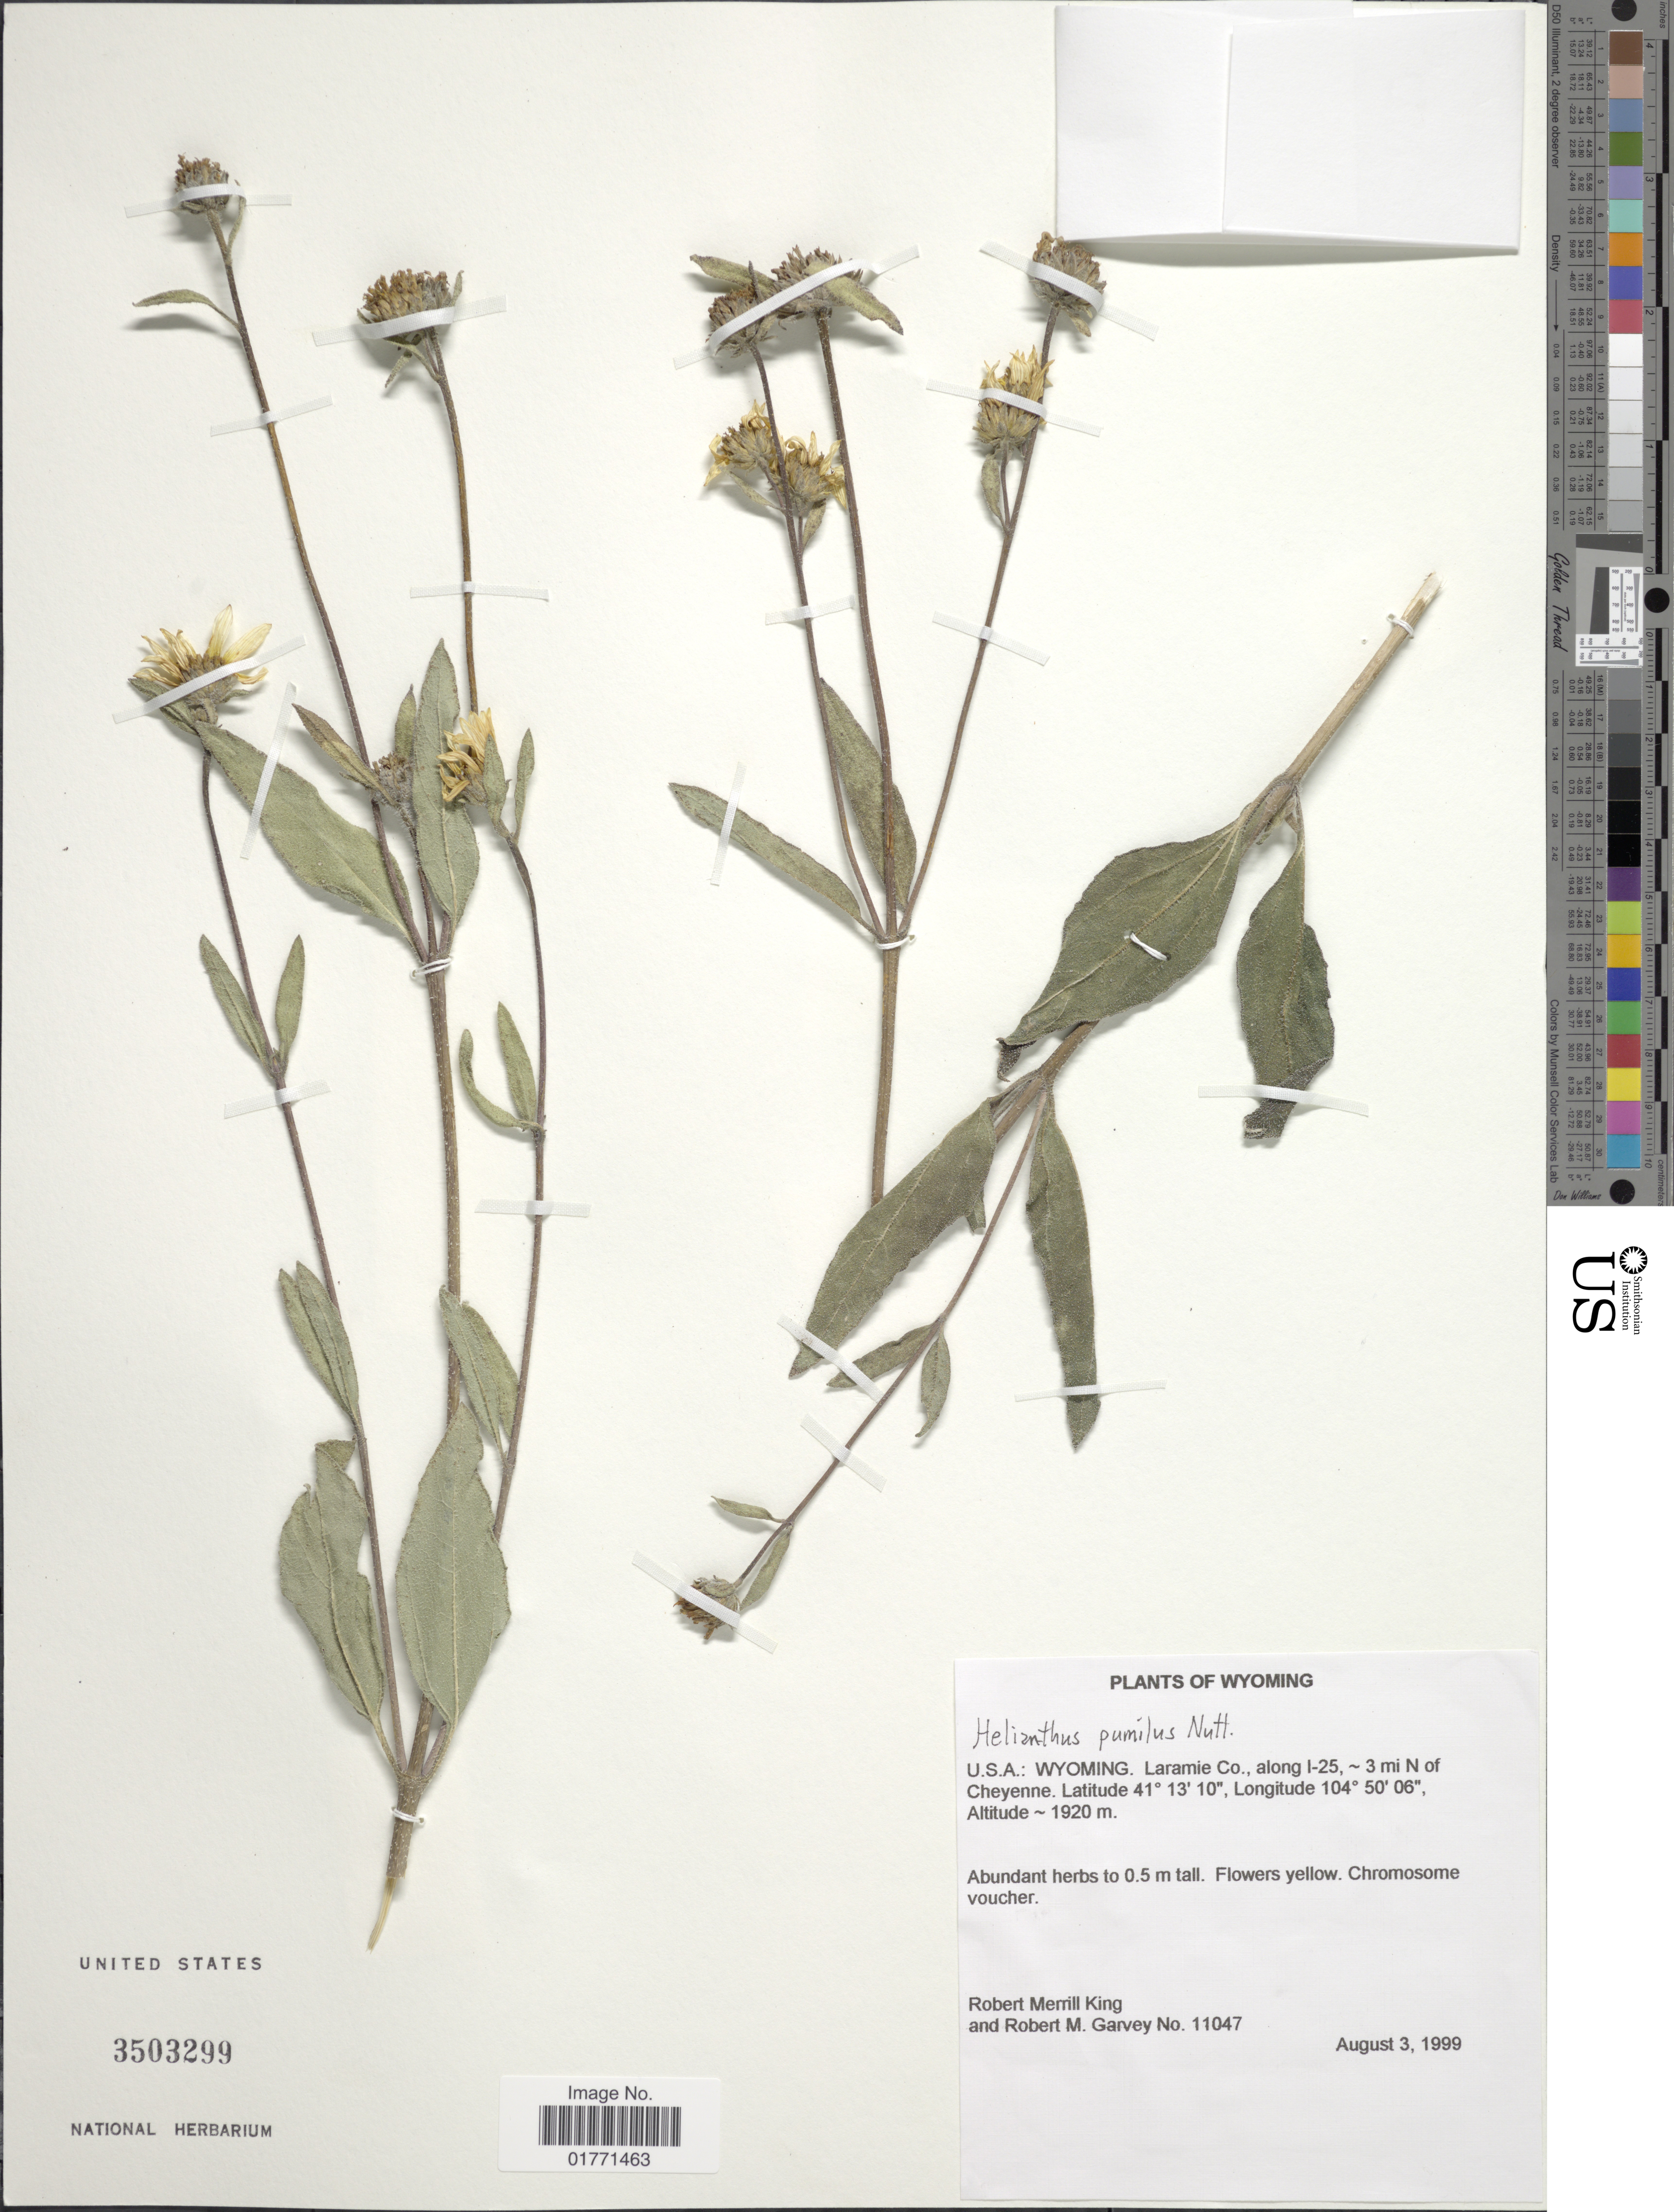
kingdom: Plantae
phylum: Tracheophyta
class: Magnoliopsida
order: Asterales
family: Asteraceae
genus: Helianthus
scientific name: Helianthus pumilis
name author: Nutt.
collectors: R. M. King & R. Garvey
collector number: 11047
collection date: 1999-08-03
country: United States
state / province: Wyoming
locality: Larimer Co., along l-25, - 3 mi N of Cheyenne.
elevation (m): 1920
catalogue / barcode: US 3503299